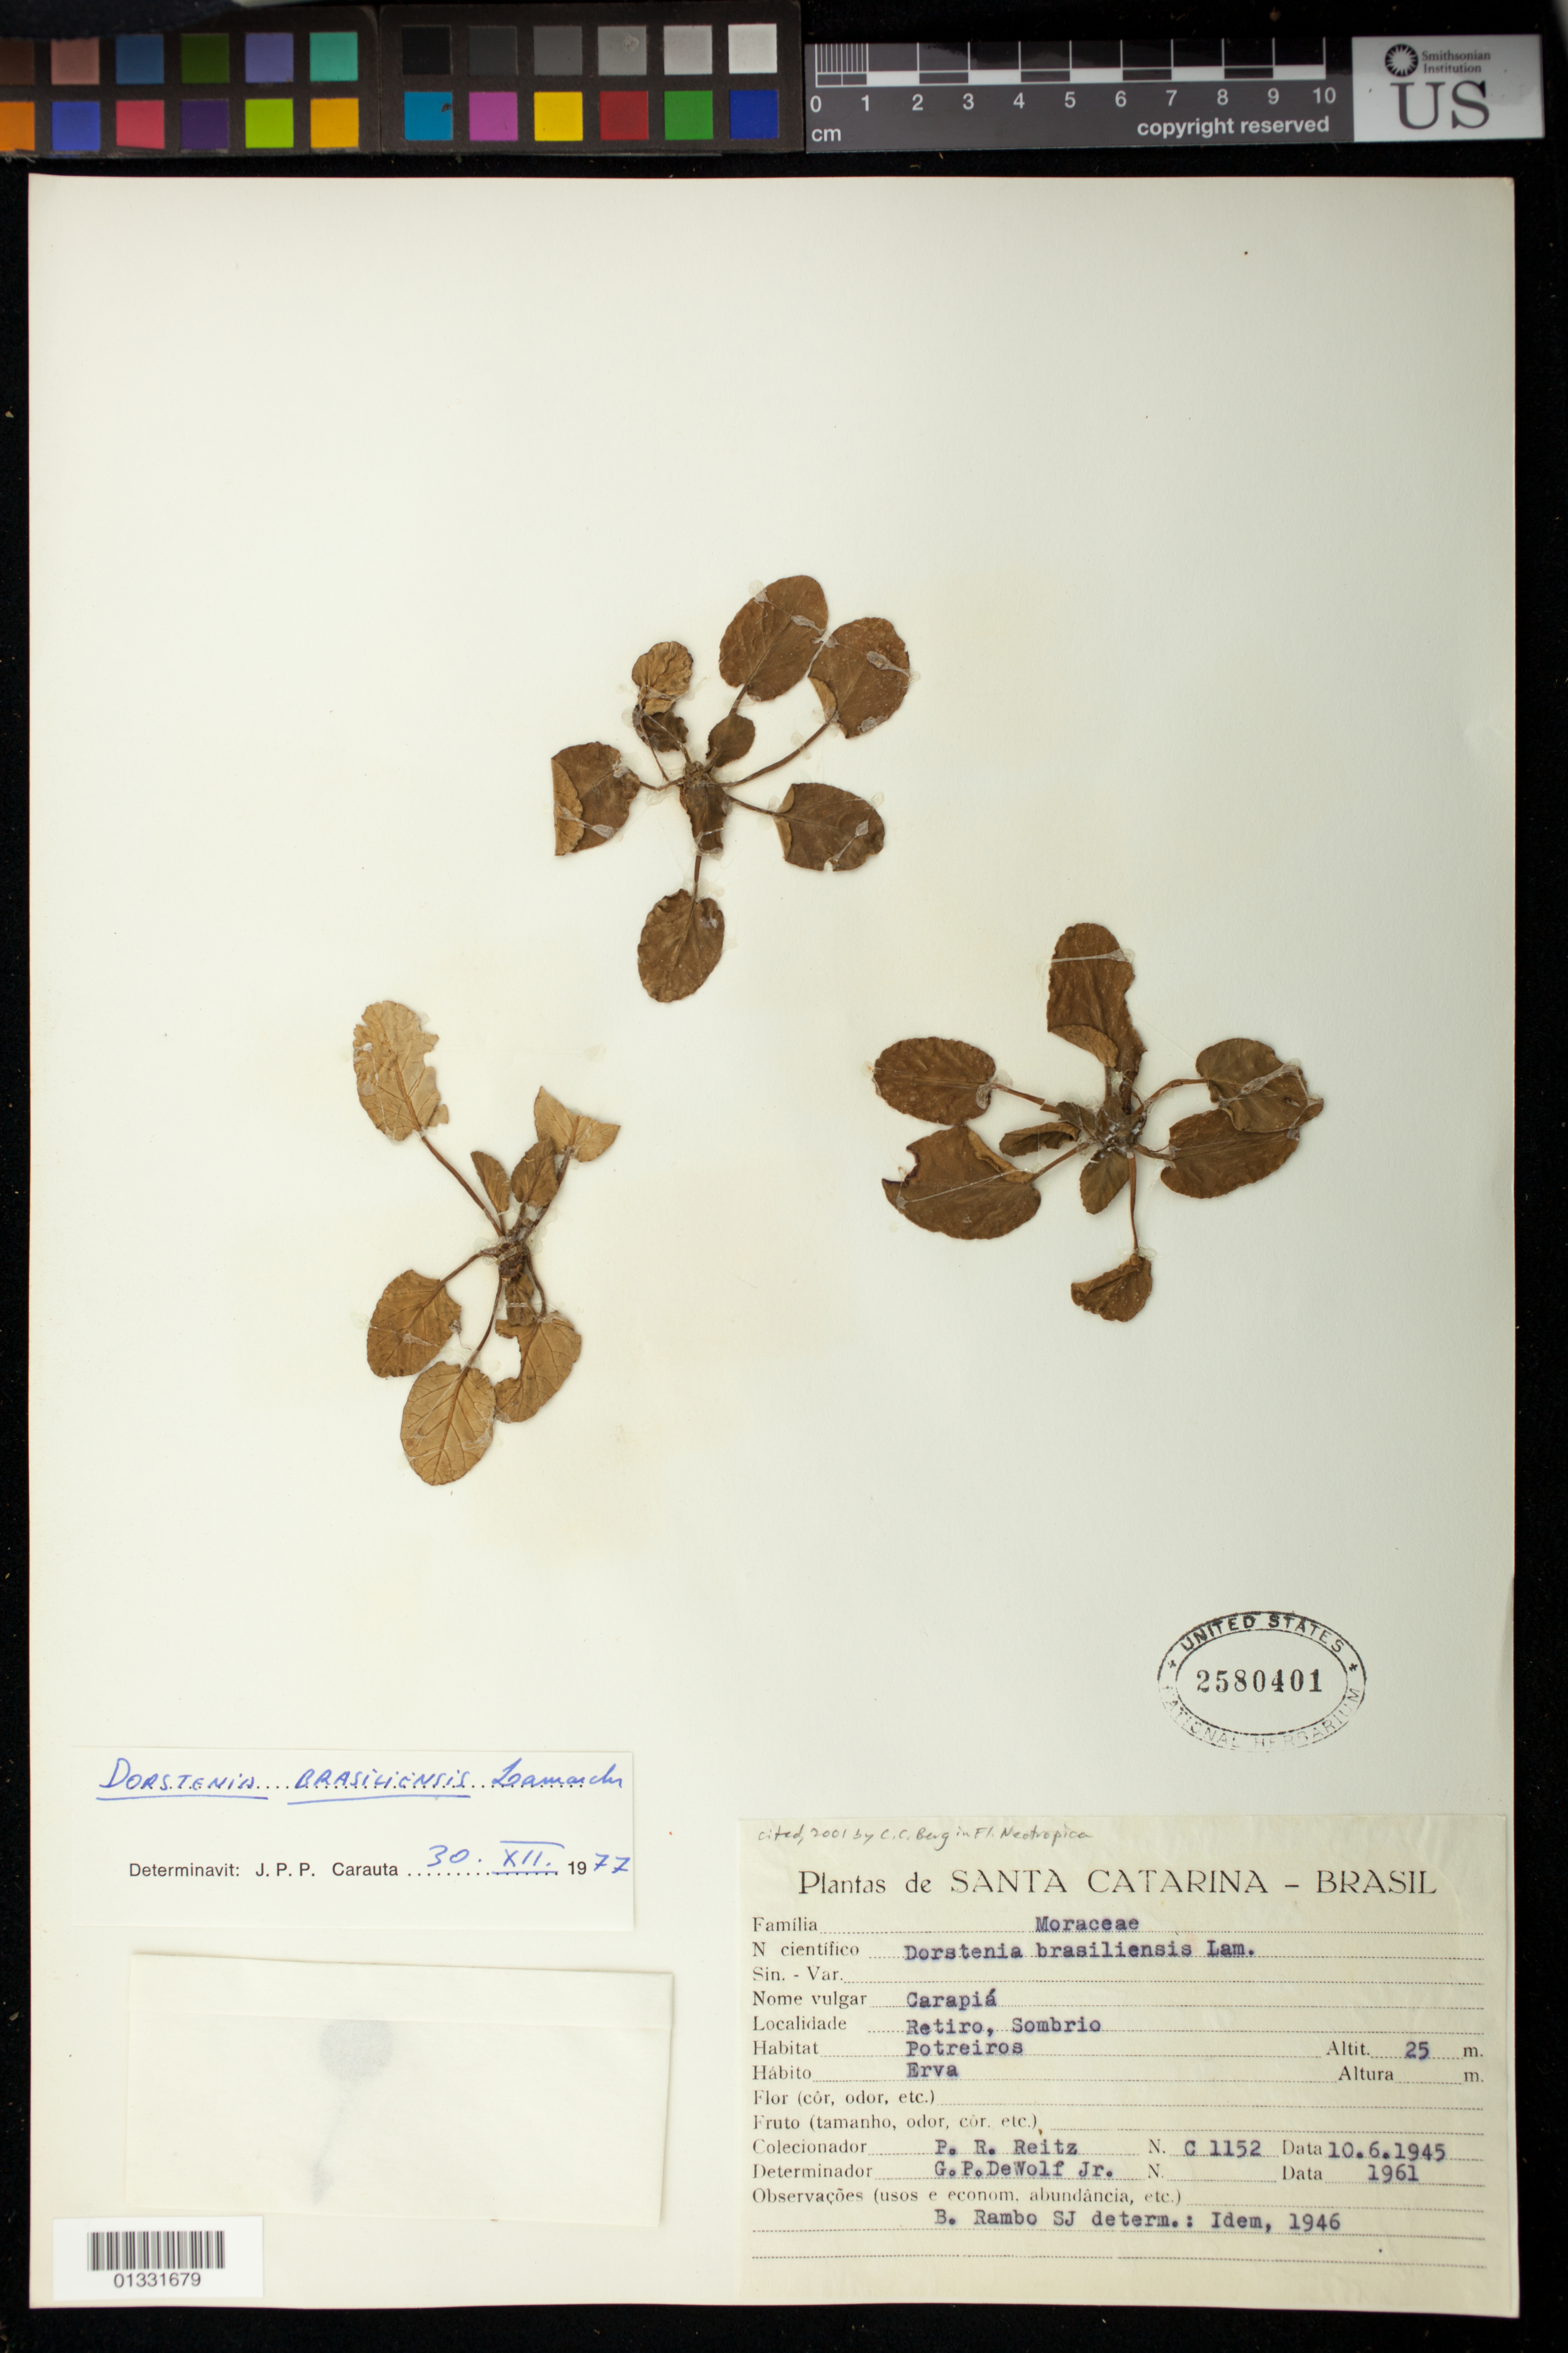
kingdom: Plantae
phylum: Tracheophyta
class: Magnoliopsida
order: Rosales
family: Moraceae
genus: Dorstenia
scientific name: Dorstenia brasiliensis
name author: Lam.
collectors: R. Reitz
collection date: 1945-06-10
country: Brazil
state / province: Santa Catarina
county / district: Sombrio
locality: Retiro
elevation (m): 25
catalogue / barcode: US 2580401